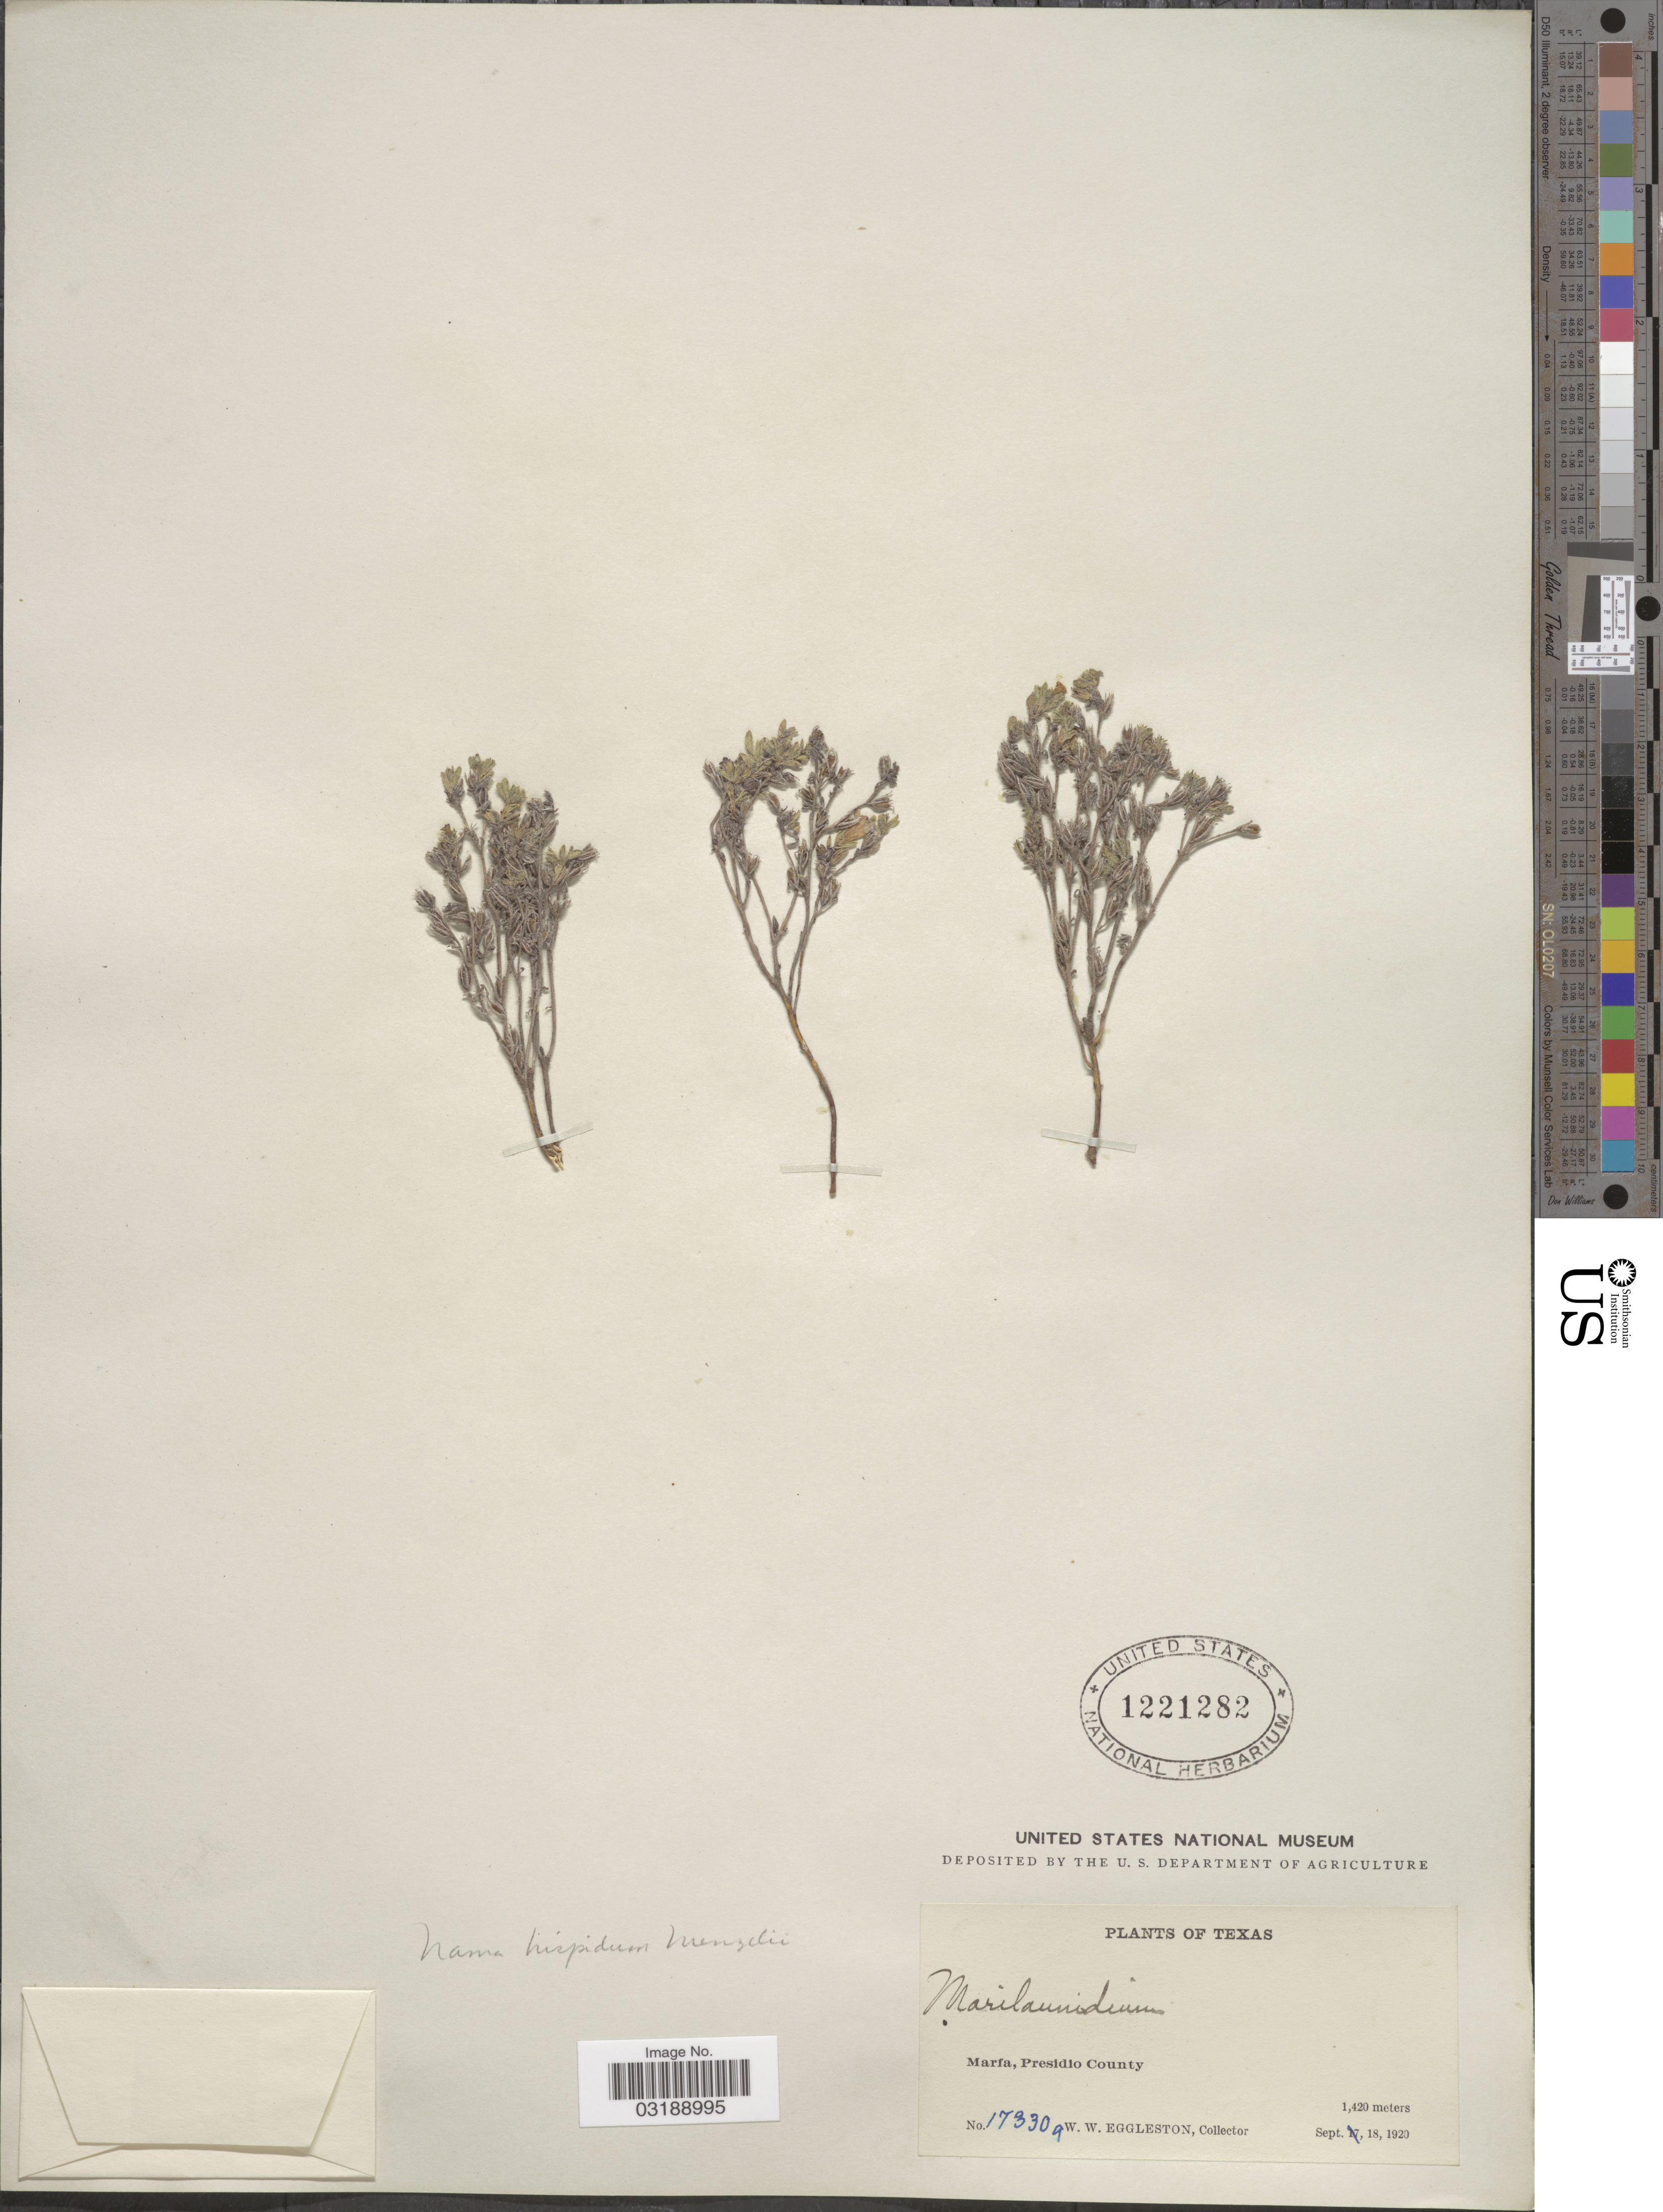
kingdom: Plantae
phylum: Tracheophyta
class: Magnoliopsida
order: Boraginales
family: Namaceae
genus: Nama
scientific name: Nama hispida var. mentzelii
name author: Brand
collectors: W. W. Eggleston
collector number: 17330a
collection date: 1920-09-18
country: United States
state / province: Texas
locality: Marfa, Presidio County.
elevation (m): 1420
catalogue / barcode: US 1221282